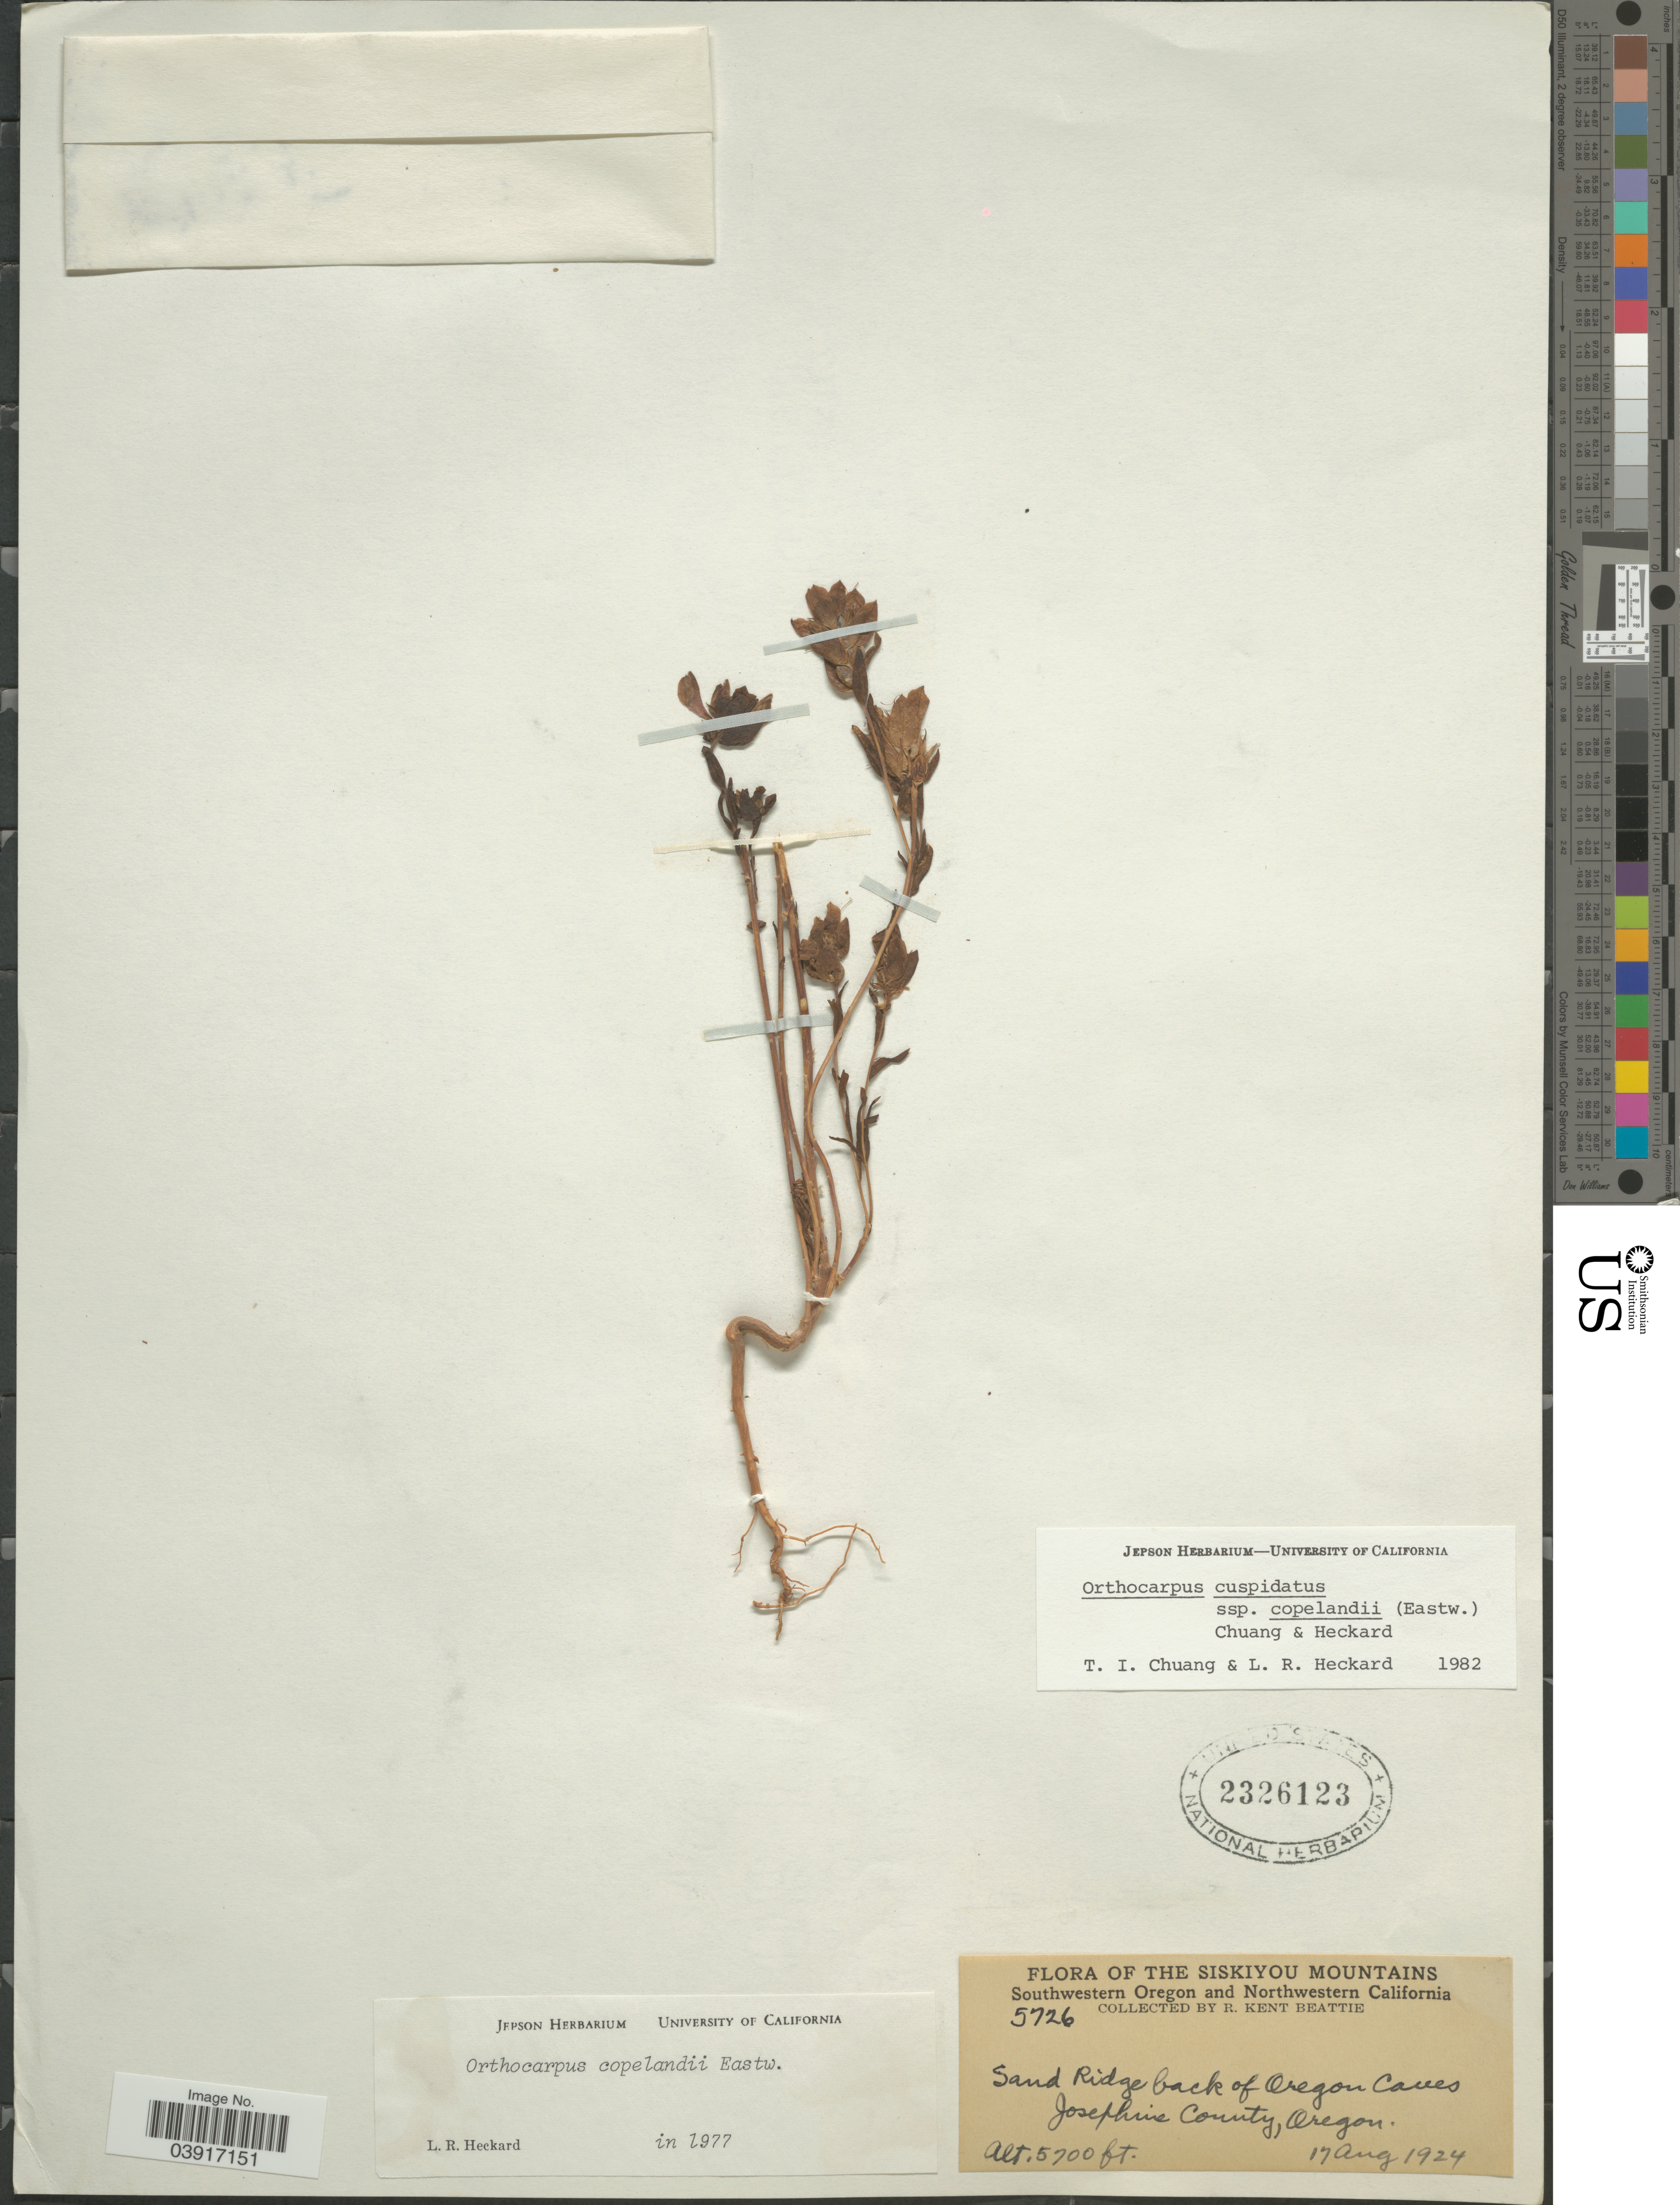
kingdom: Plantae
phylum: Tracheophyta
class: Magnoliopsida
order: Lamiales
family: Orobanchaceae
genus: Orthocarpus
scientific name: Orthocarpus cuspidatus subsp. copelandii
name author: (Eastw.) T.I. Chuang & Heckard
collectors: R. K. Beattie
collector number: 5726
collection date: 1924-08-17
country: United States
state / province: Oregon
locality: The Siskiyou Mountains. Southwestern Oregon. Sand Ridge back of Oregon Caves, Josephine County.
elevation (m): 1737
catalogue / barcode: US 2326123